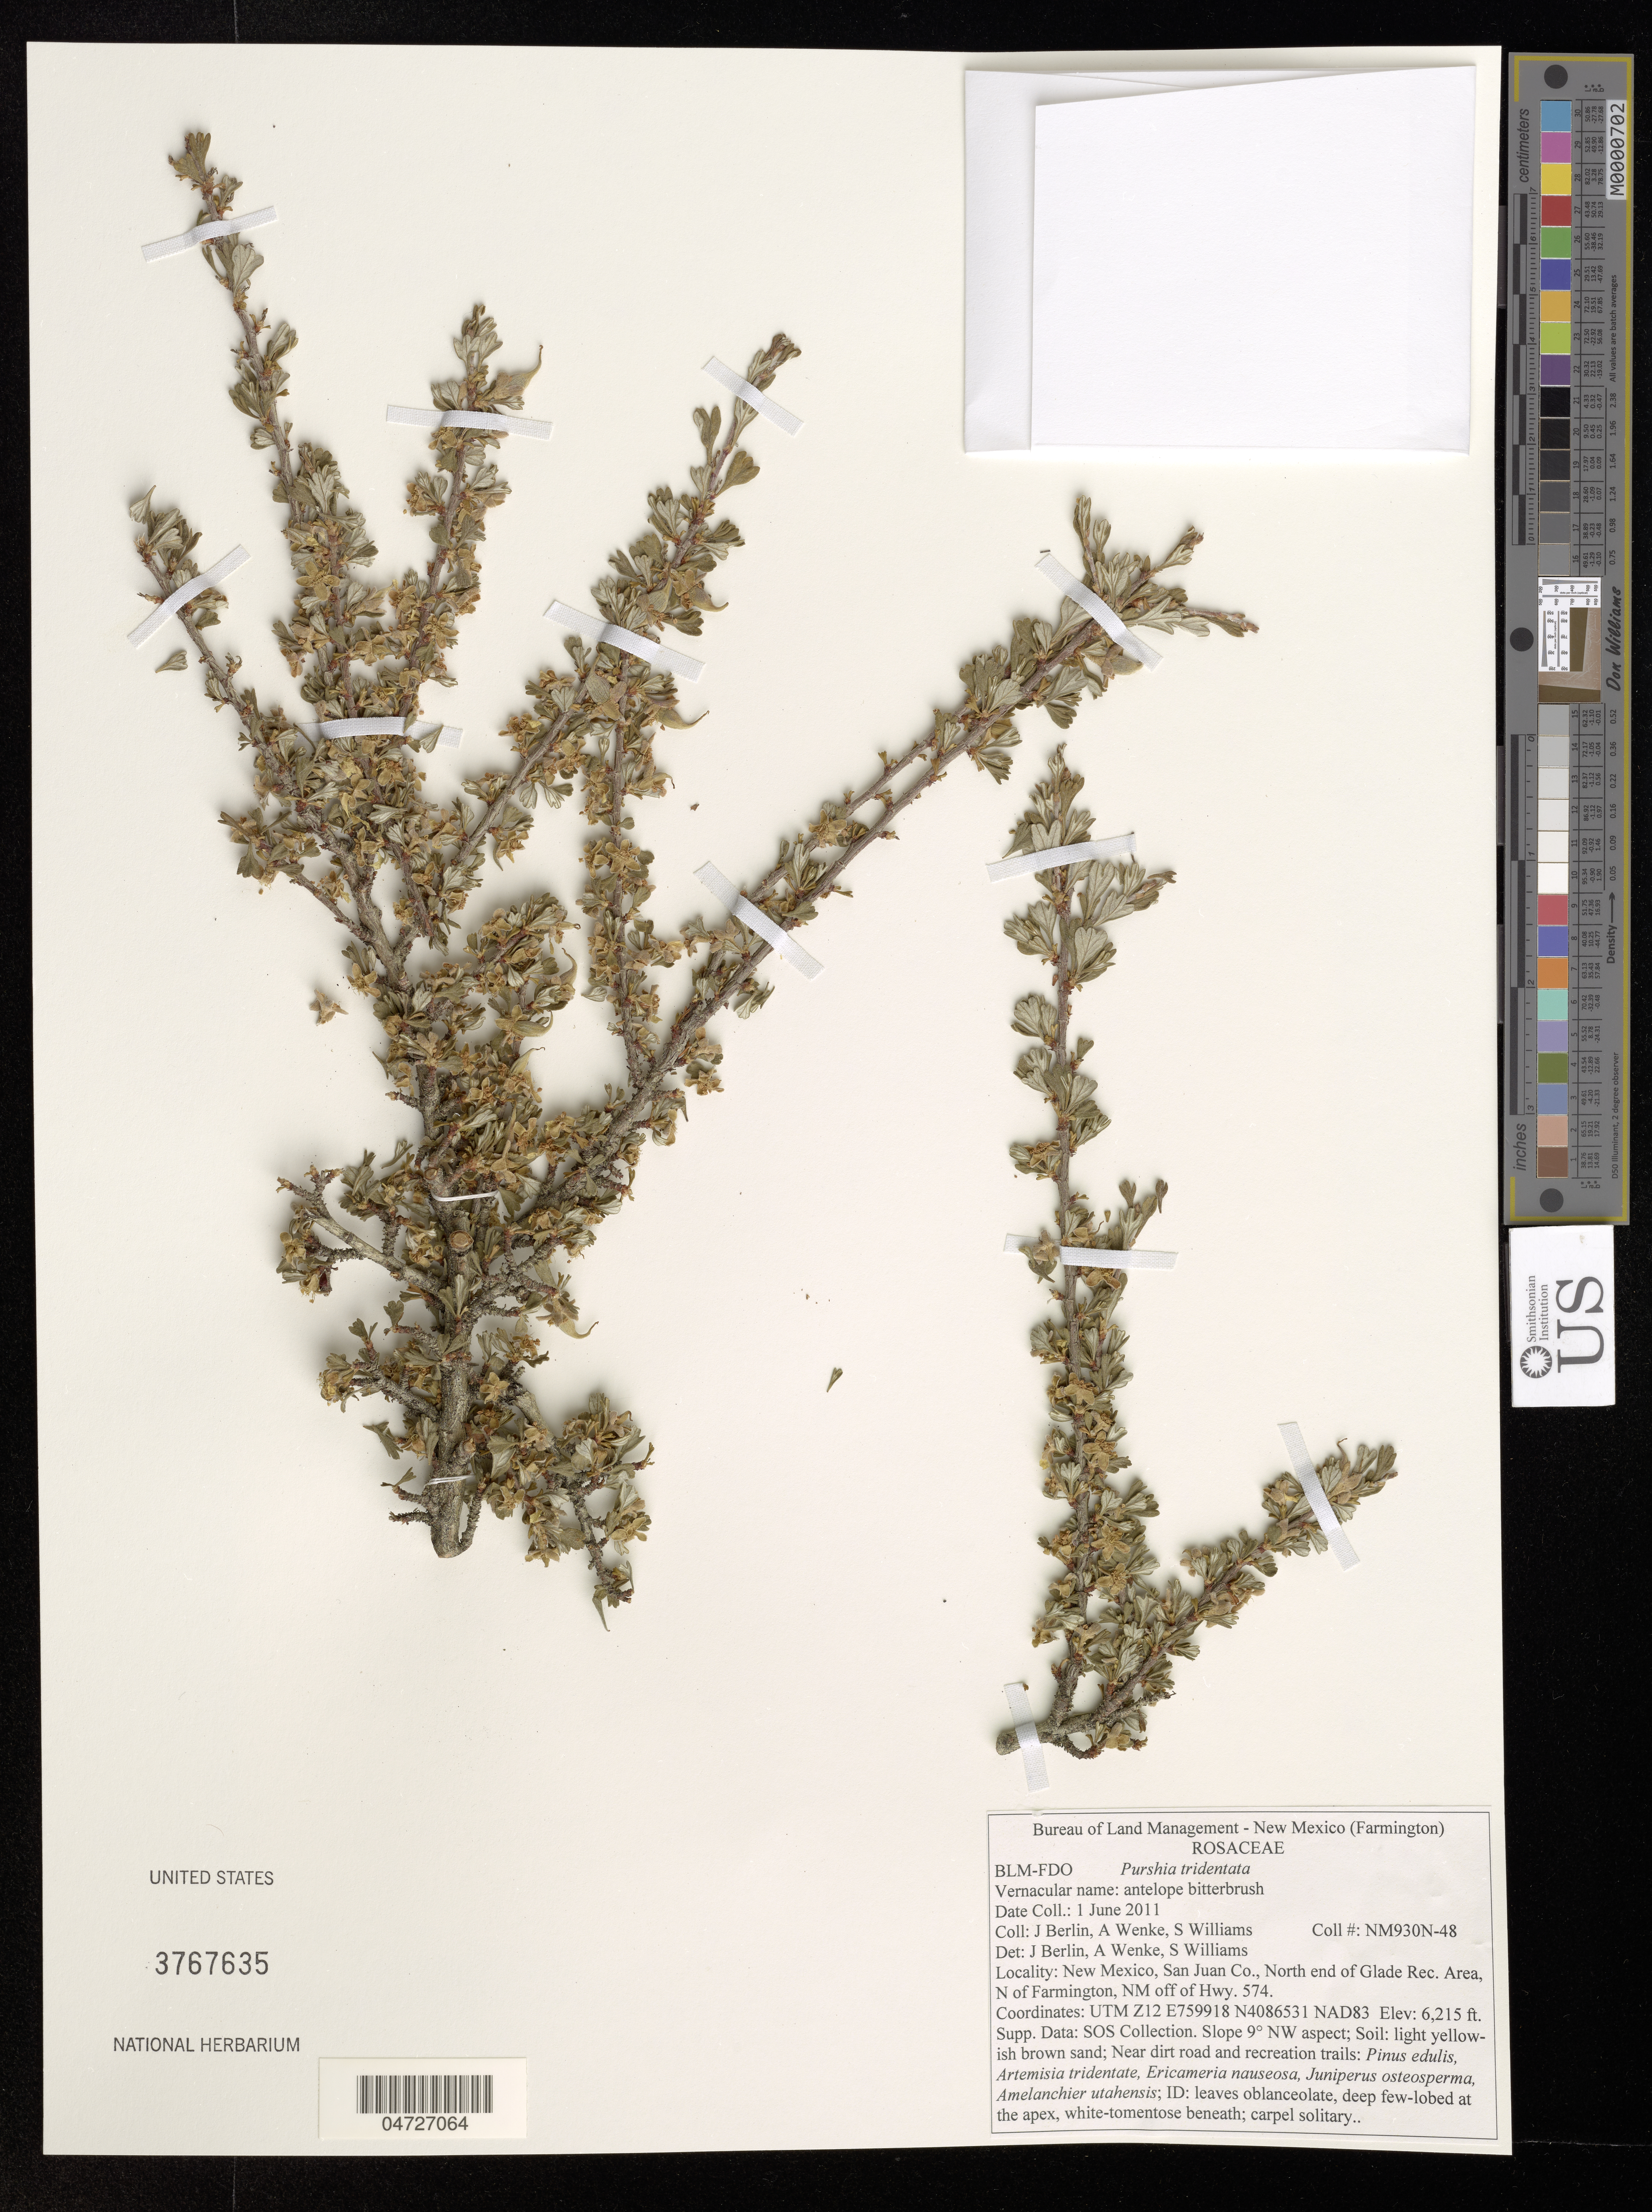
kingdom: Plantae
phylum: Tracheophyta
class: Magnoliopsida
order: Rosales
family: Rosaceae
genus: Purshia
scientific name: Purshia tridentata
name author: (Pursh) DC.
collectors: J. Berlin, A. Wenke & S. Williams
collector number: NM930N-48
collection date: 2011-06-01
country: United States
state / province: New Mexico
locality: (Farmington). San Juan Co., North end of Glade Rec. Area, N of Farmington, NM off of Hwy. 574.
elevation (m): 1894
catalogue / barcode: US 3767635